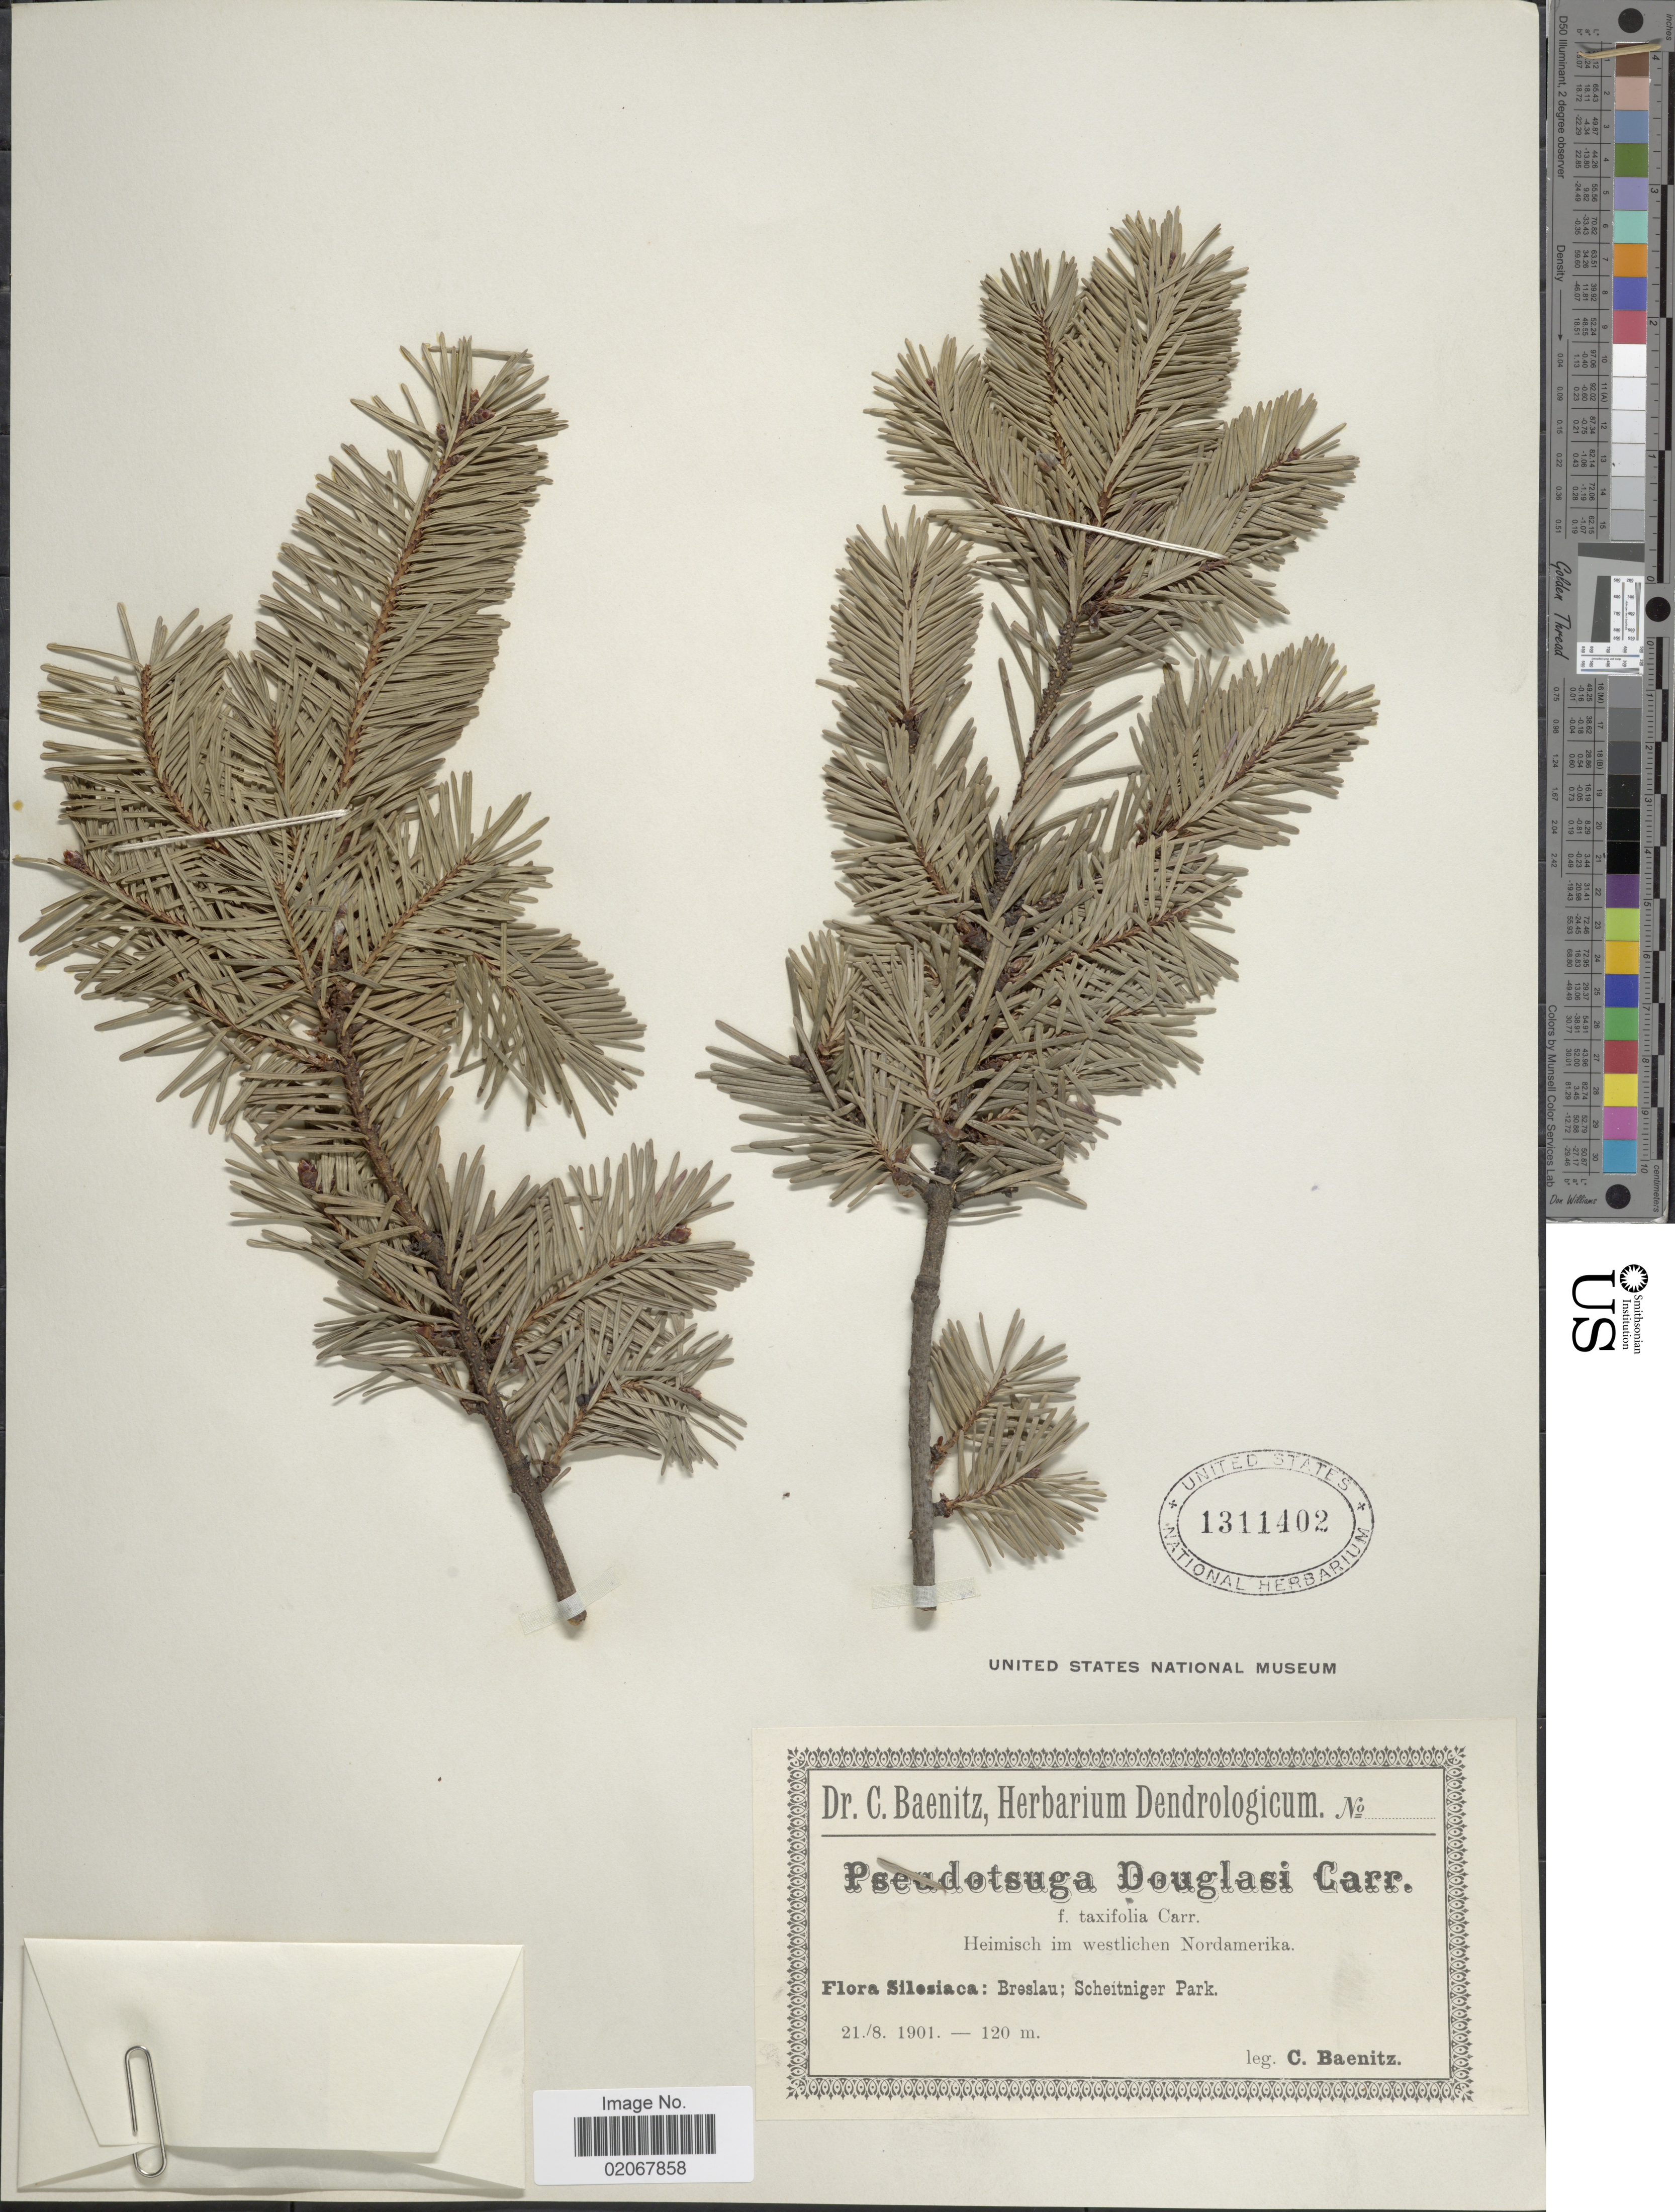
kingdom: Plantae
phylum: Tracheophyta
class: Pinopsida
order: Pinales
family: Pinaceae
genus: Pseudotsuga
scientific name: Pseudotsuga menziesii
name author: (Mirb.) Franco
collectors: C. G. Baenitz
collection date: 1901-08-21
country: Poland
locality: Silesiaca: Breslau; Scheitniger Park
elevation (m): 120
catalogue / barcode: US 1311402